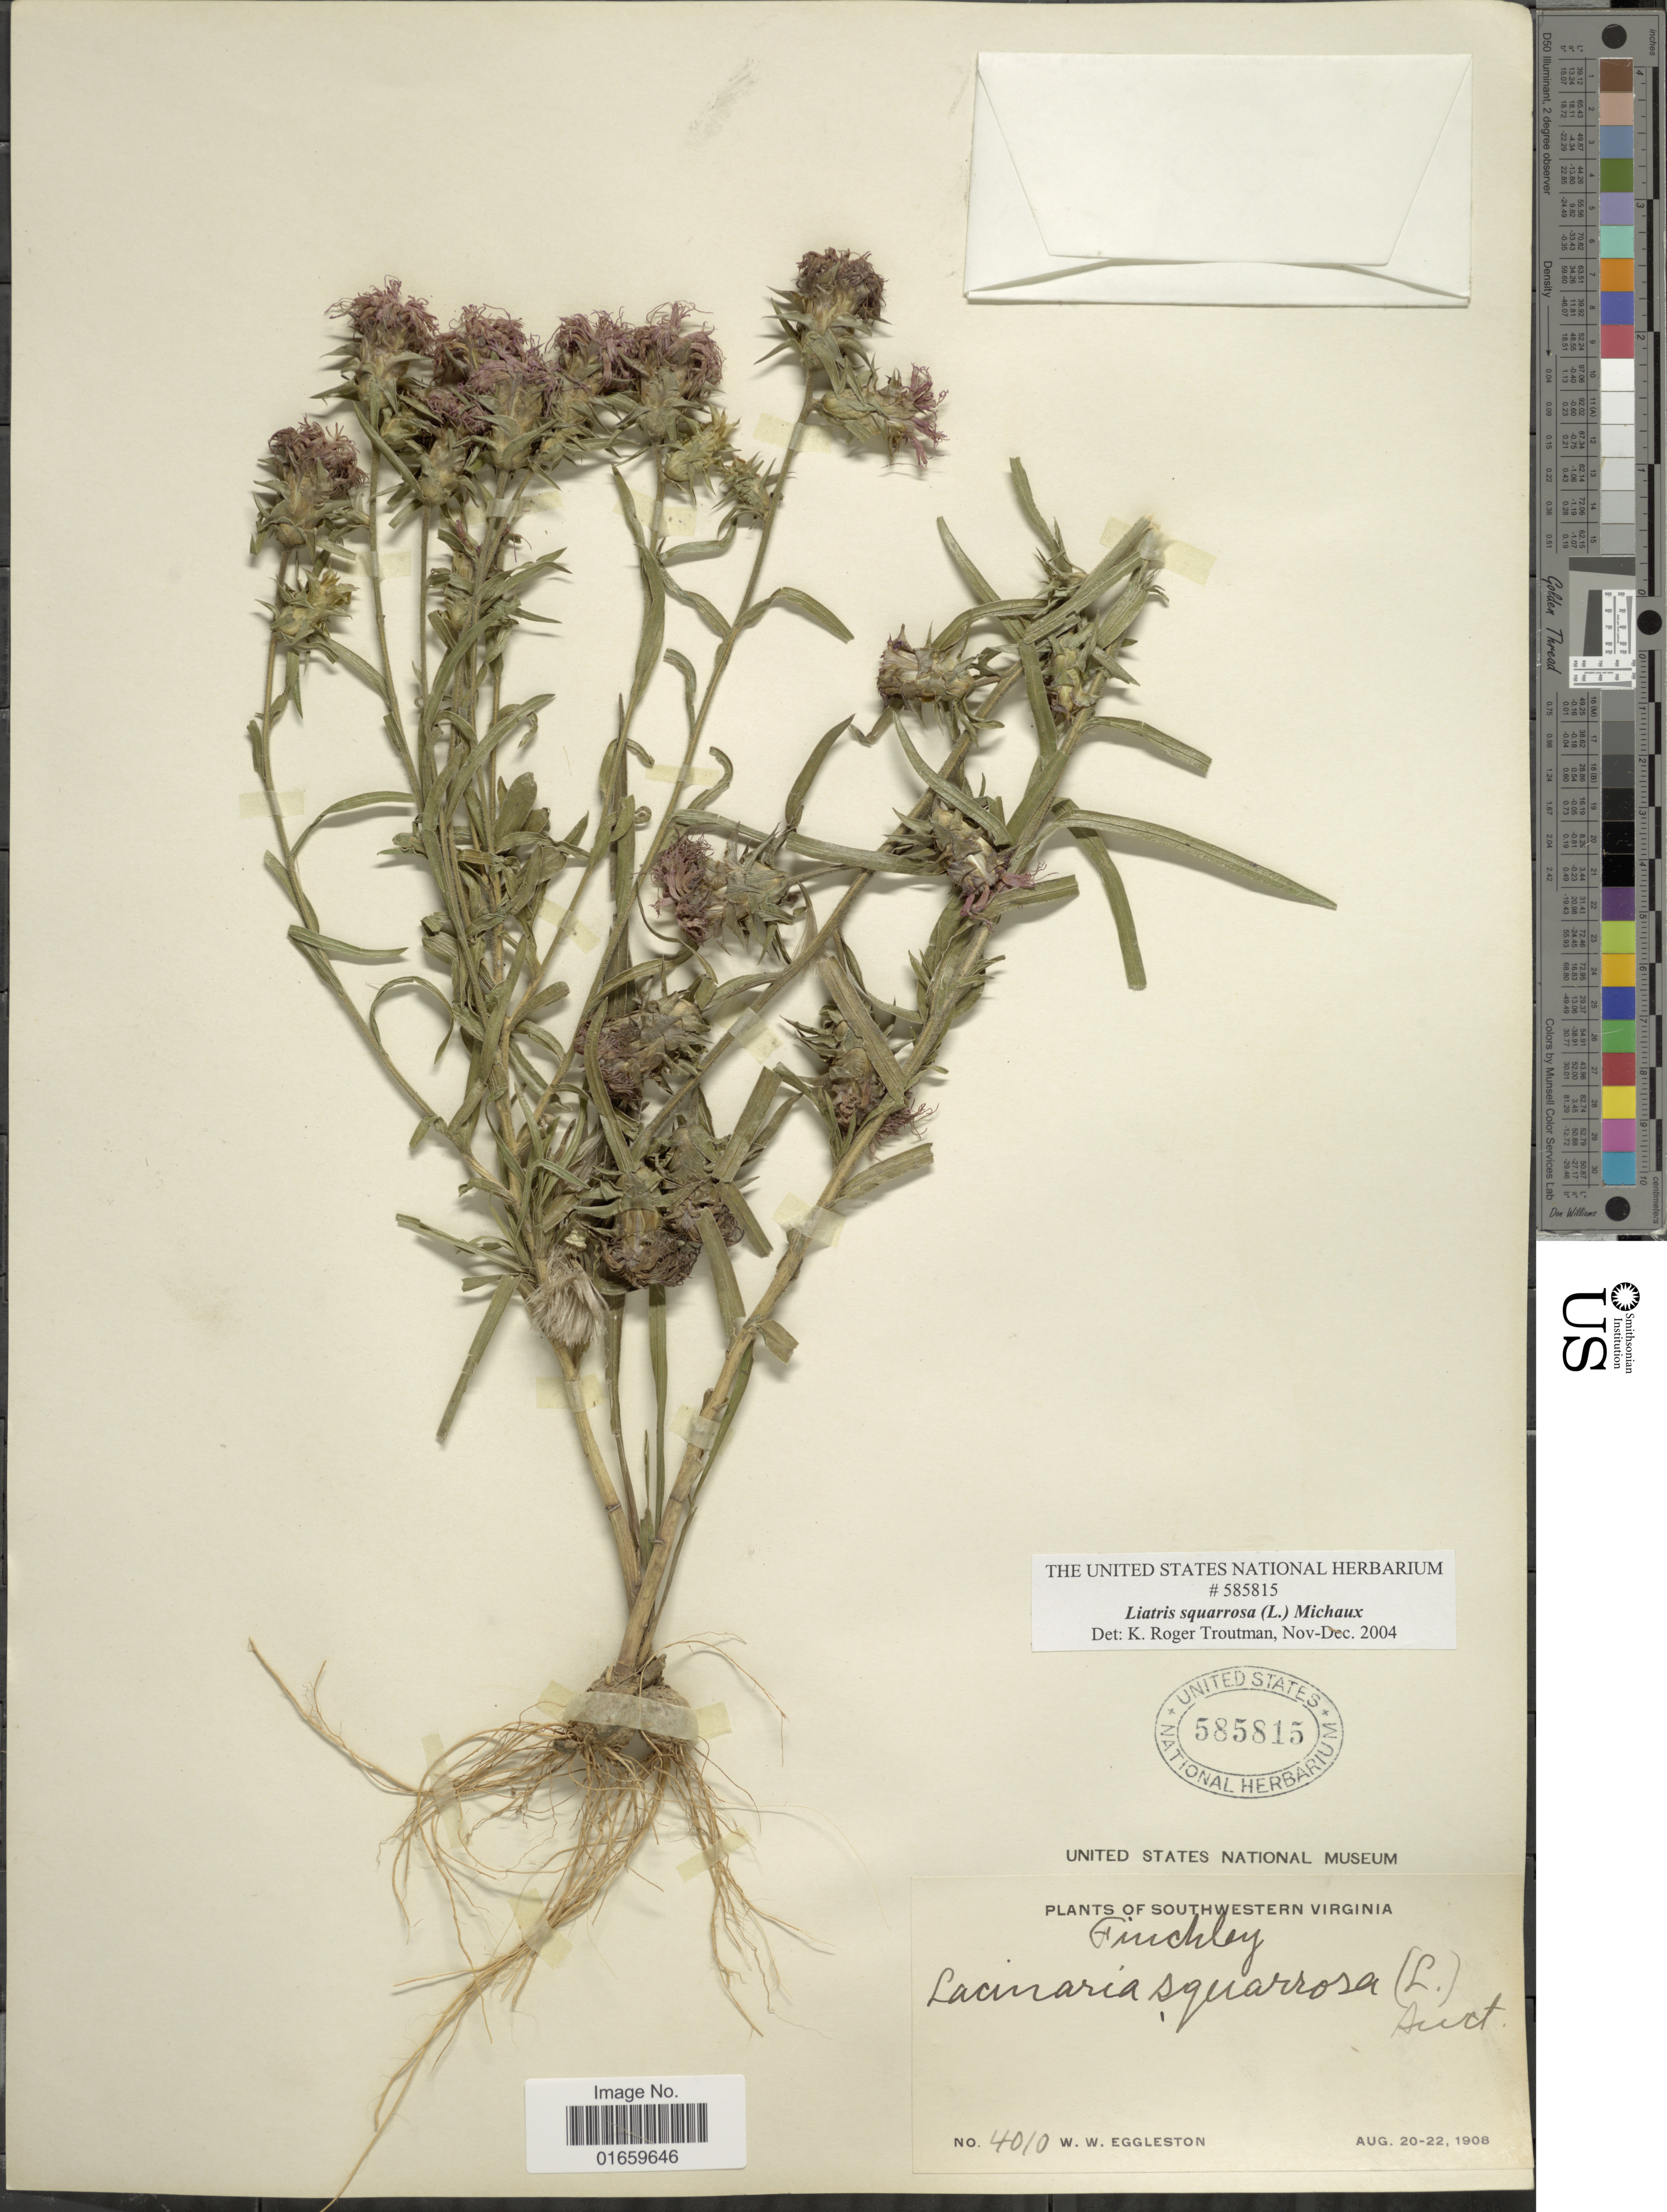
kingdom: Plantae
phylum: Tracheophyta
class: Magnoliopsida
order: Asterales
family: Asteraceae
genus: Liatris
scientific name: Liatris squarrosa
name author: (L.) Michx.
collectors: W. W. Eggleston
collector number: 4010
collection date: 1908-08-20/1908-08-22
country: United States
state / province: Virginia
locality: Southwestern Virginia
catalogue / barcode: US 585815